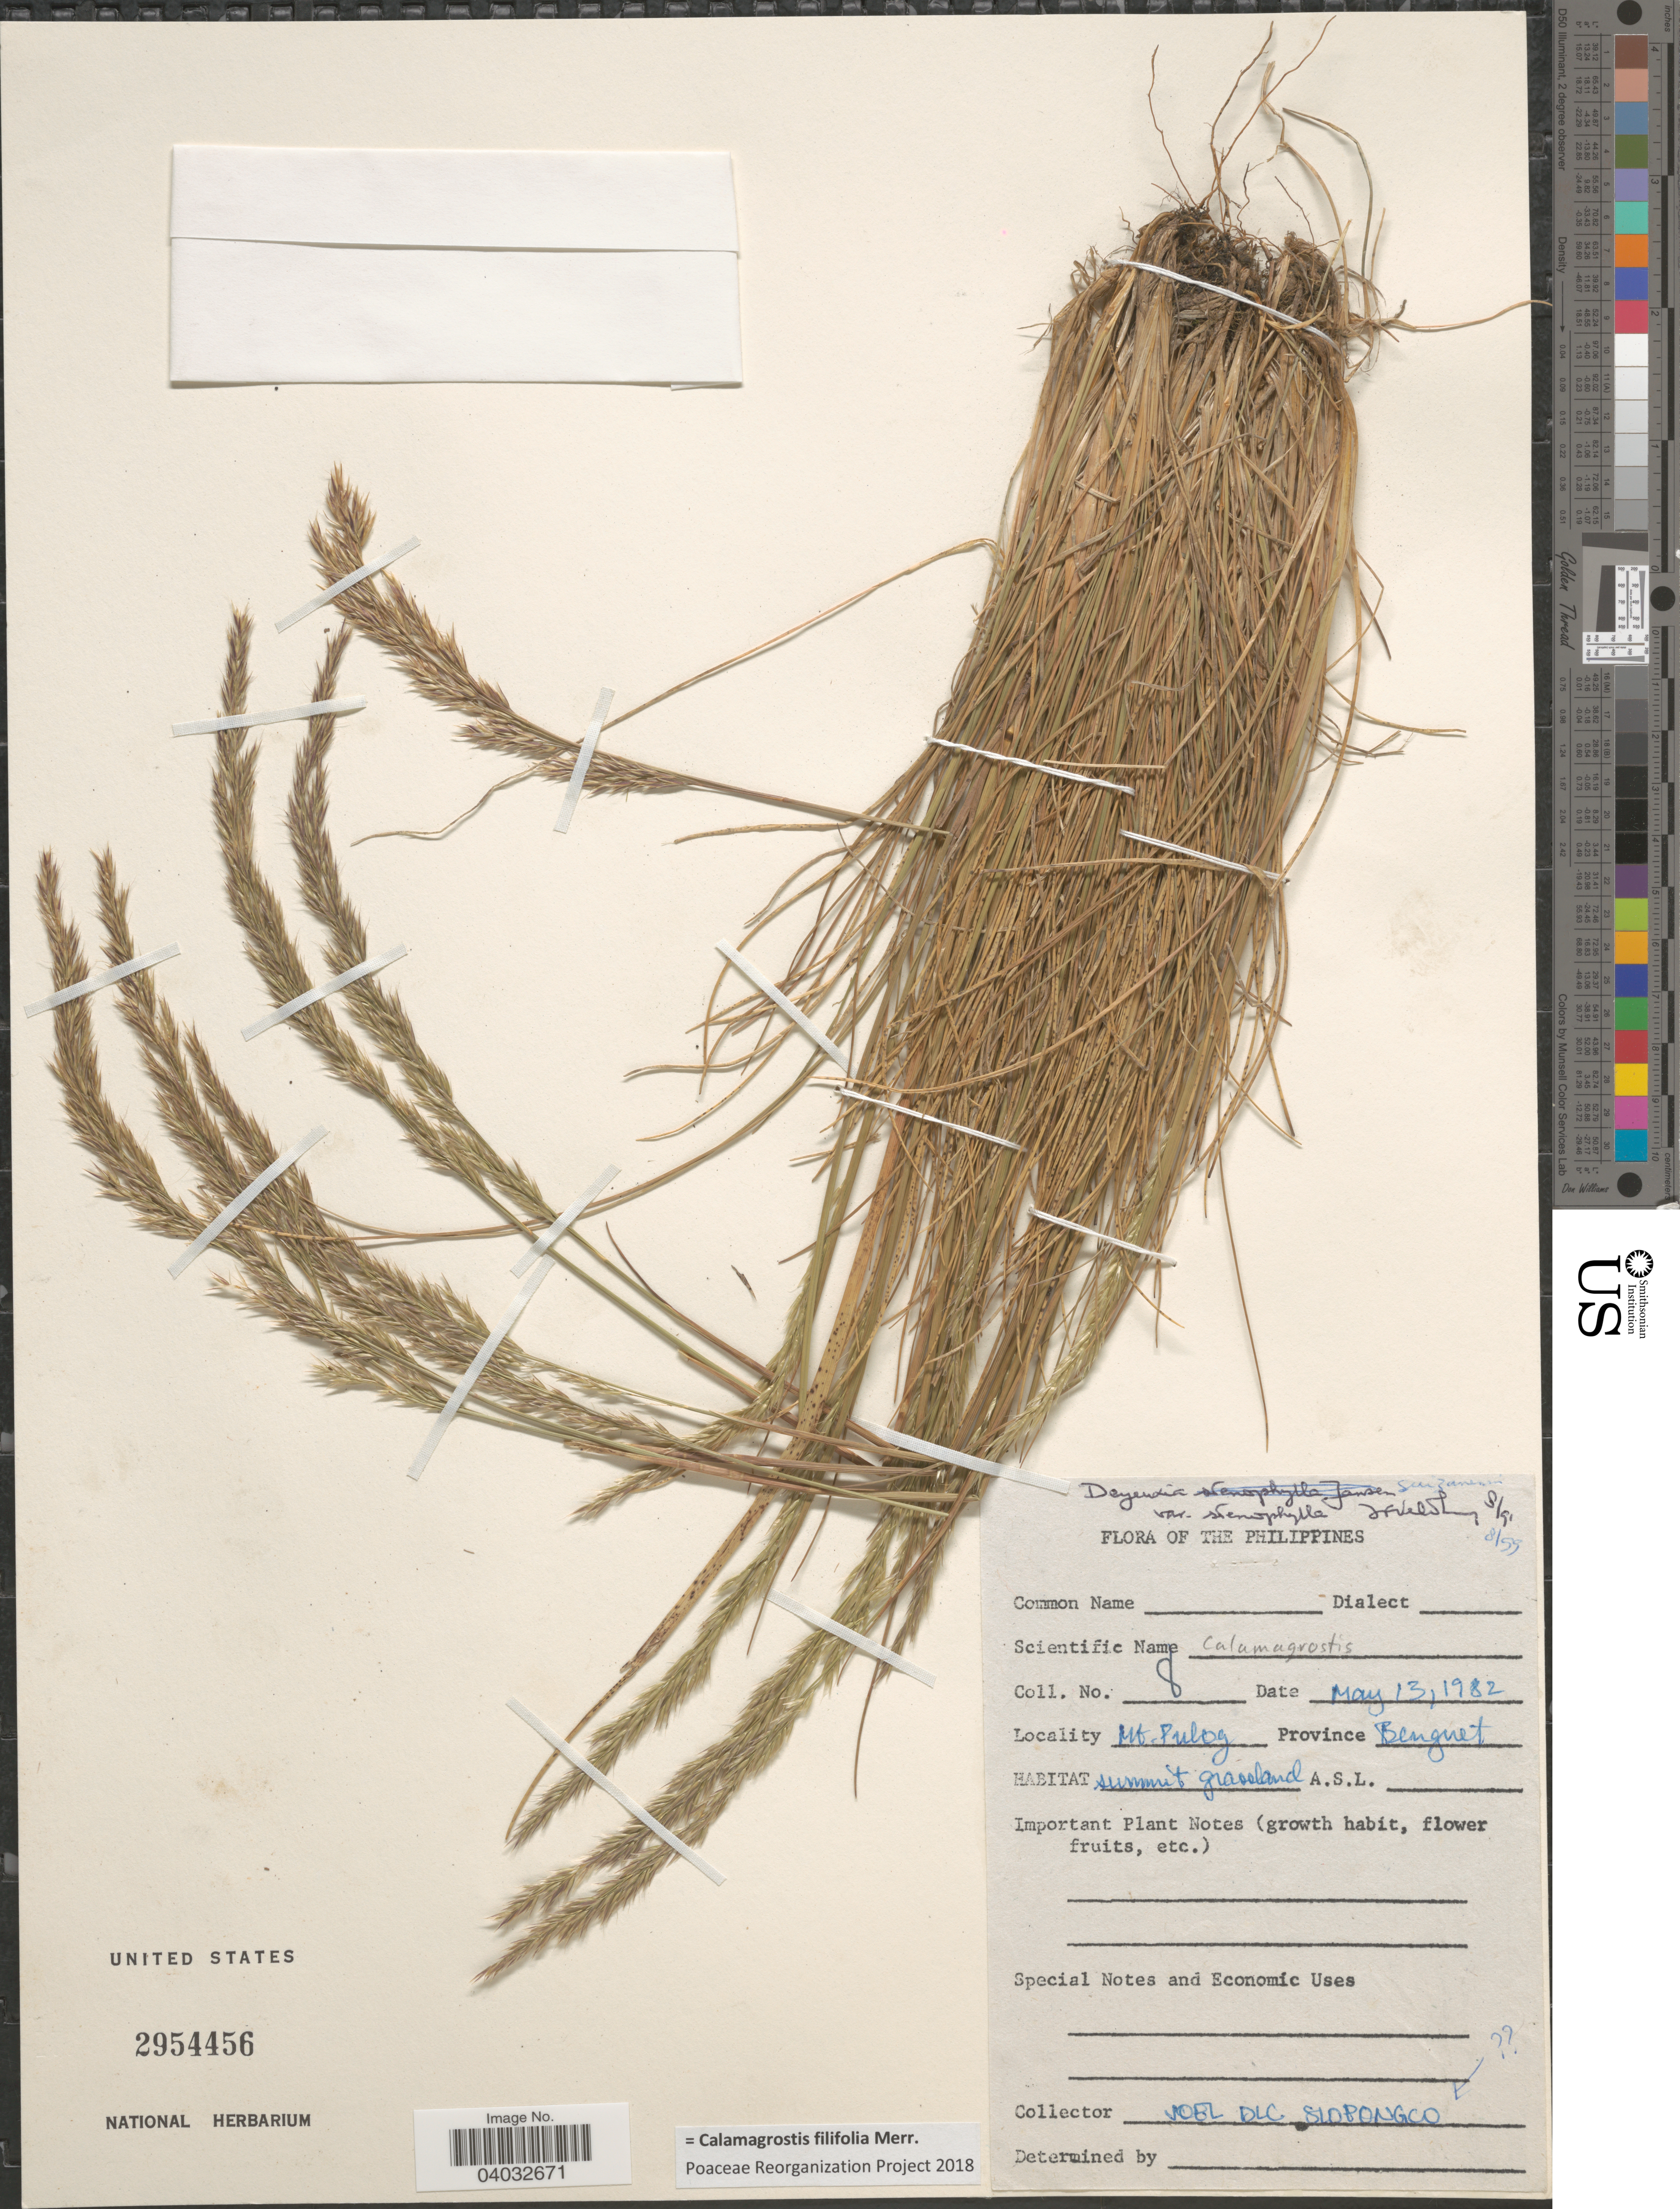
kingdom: Plantae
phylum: Tracheophyta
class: Liliopsida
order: Poales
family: Poaceae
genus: Calamagrostis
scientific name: Calamagrostis filifolia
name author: Merr.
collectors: J. Siopongco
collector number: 8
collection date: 1982-05-13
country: Philippines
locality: The Philippines. Mt. Pulog. Province Benguet.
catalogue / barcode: US 2954456